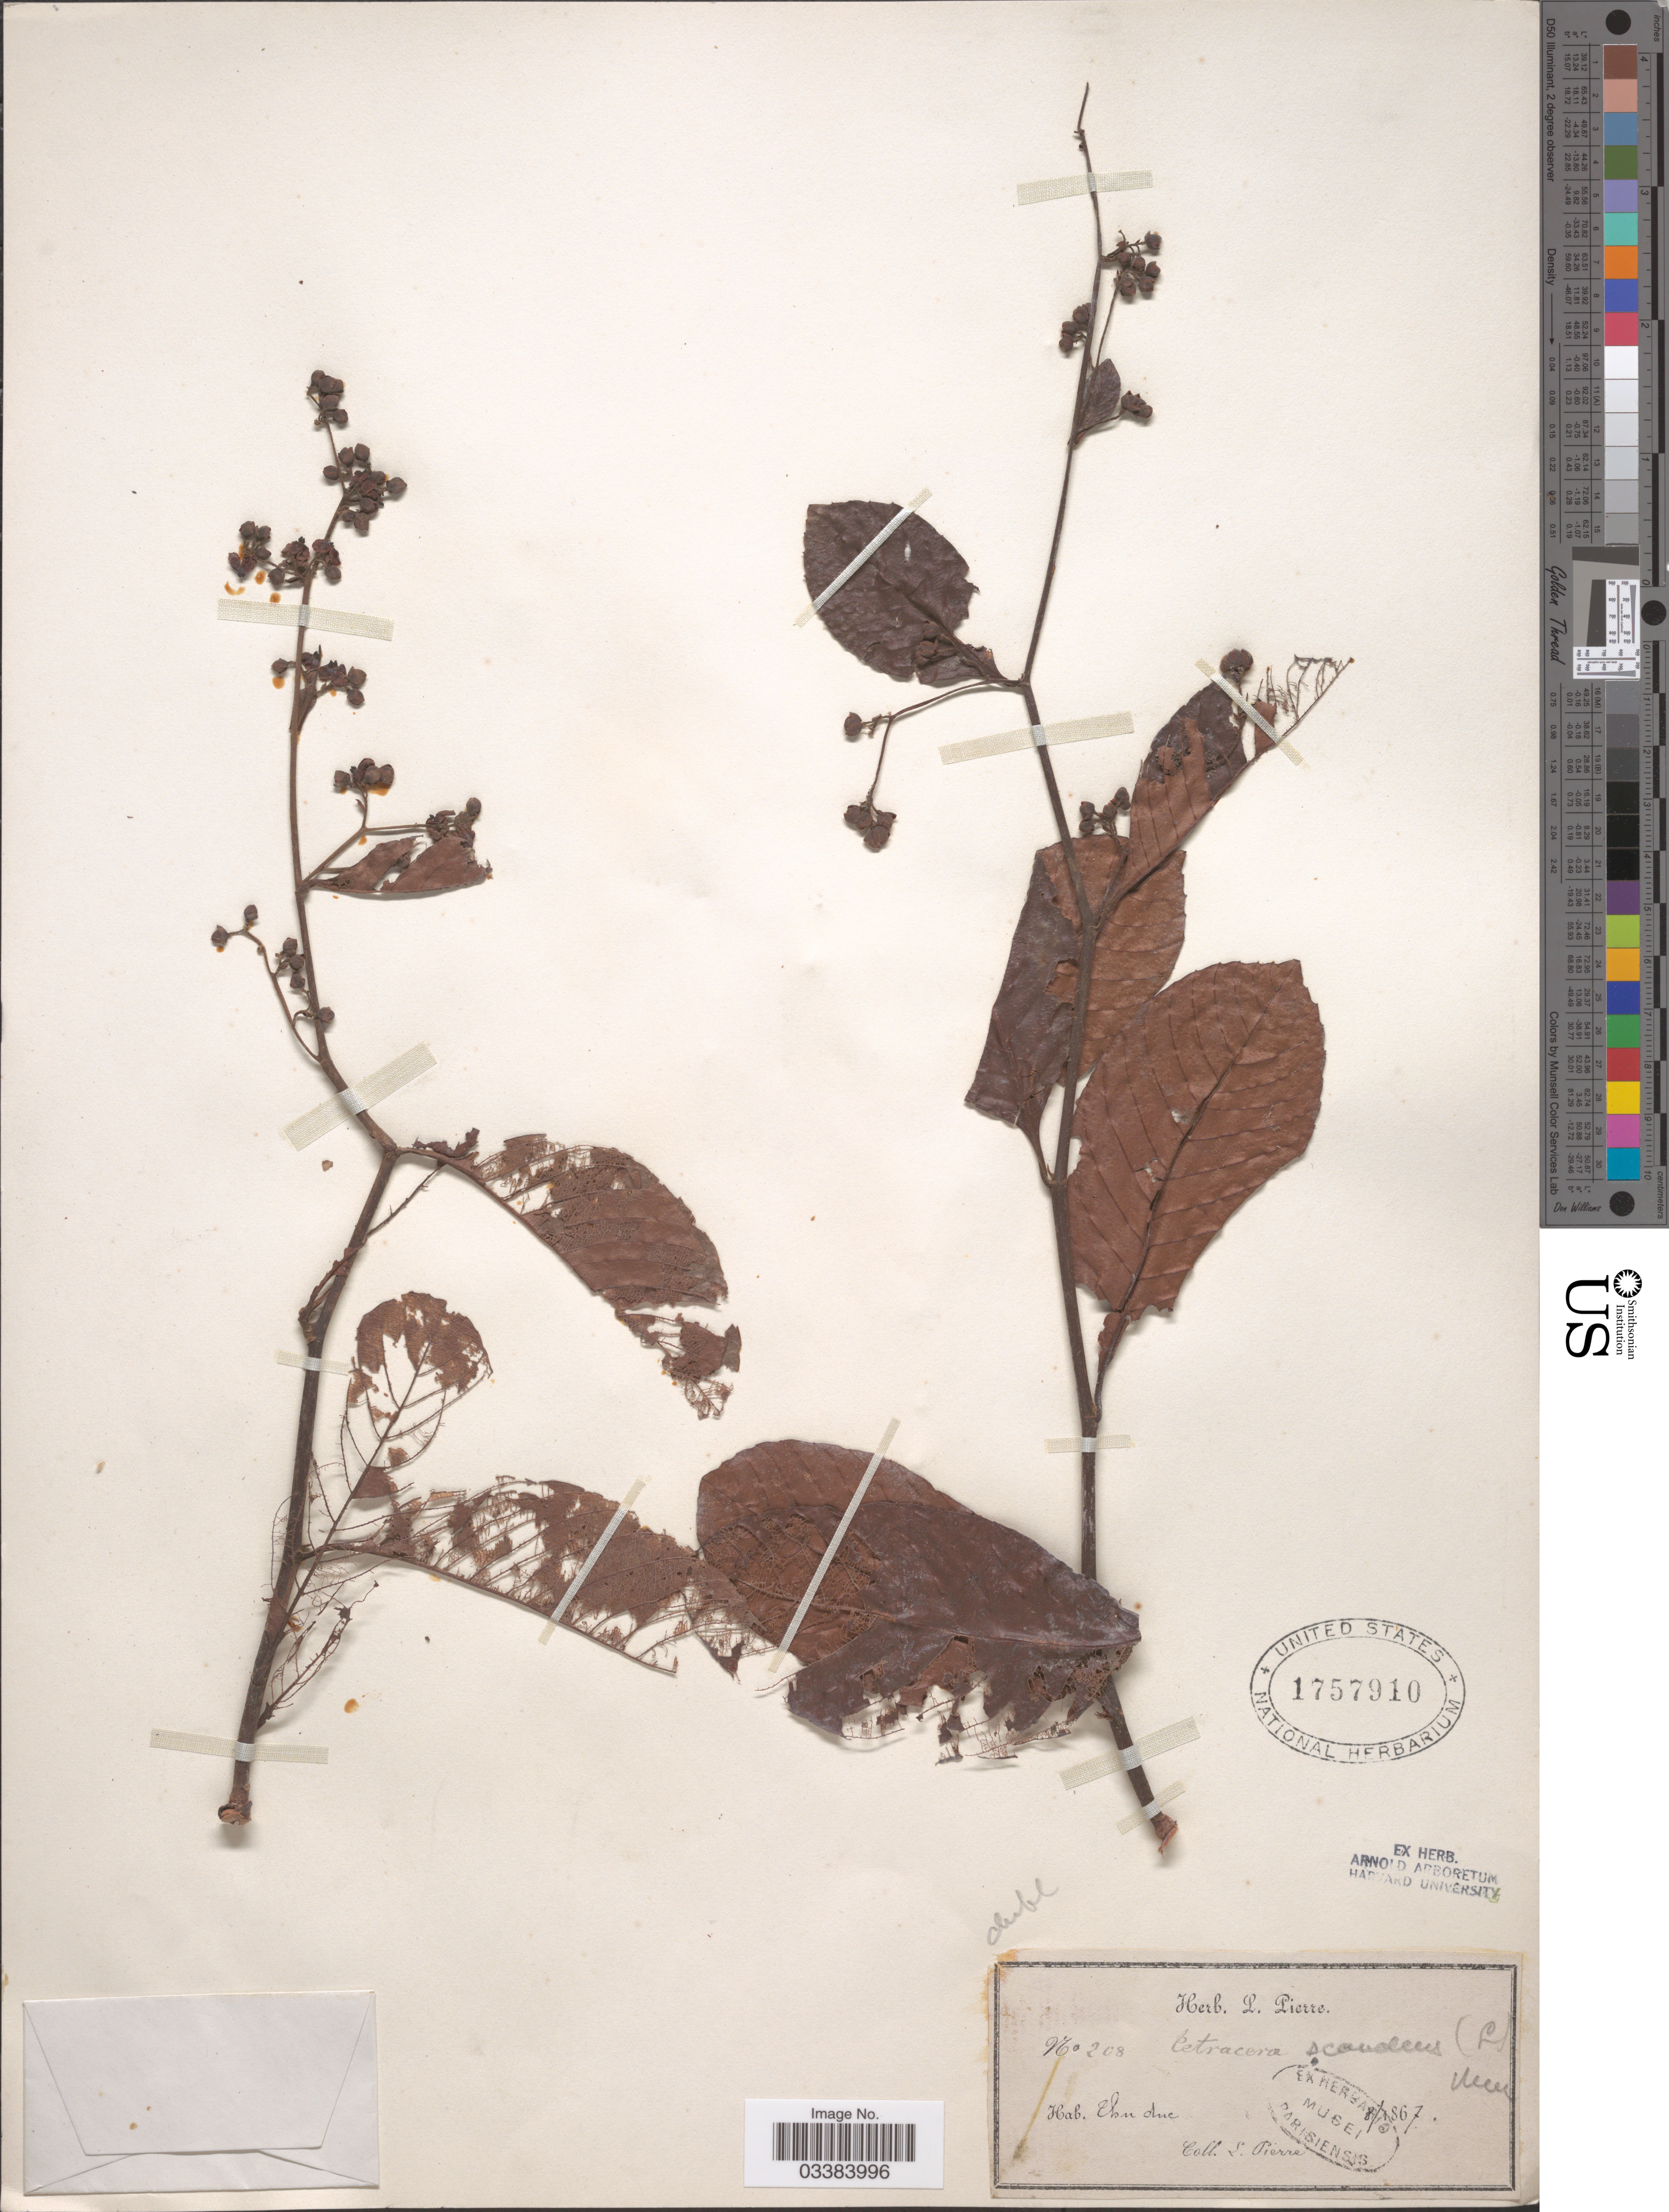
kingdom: Plantae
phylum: Tracheophyta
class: Magnoliopsida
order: Dilleniales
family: Dilleniaceae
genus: Tetracera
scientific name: Tetracera scandens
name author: (L.) Merr.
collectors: L. Pierre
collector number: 208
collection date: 1867-08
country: Vietnam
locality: Thu duc.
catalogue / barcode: US 1757910